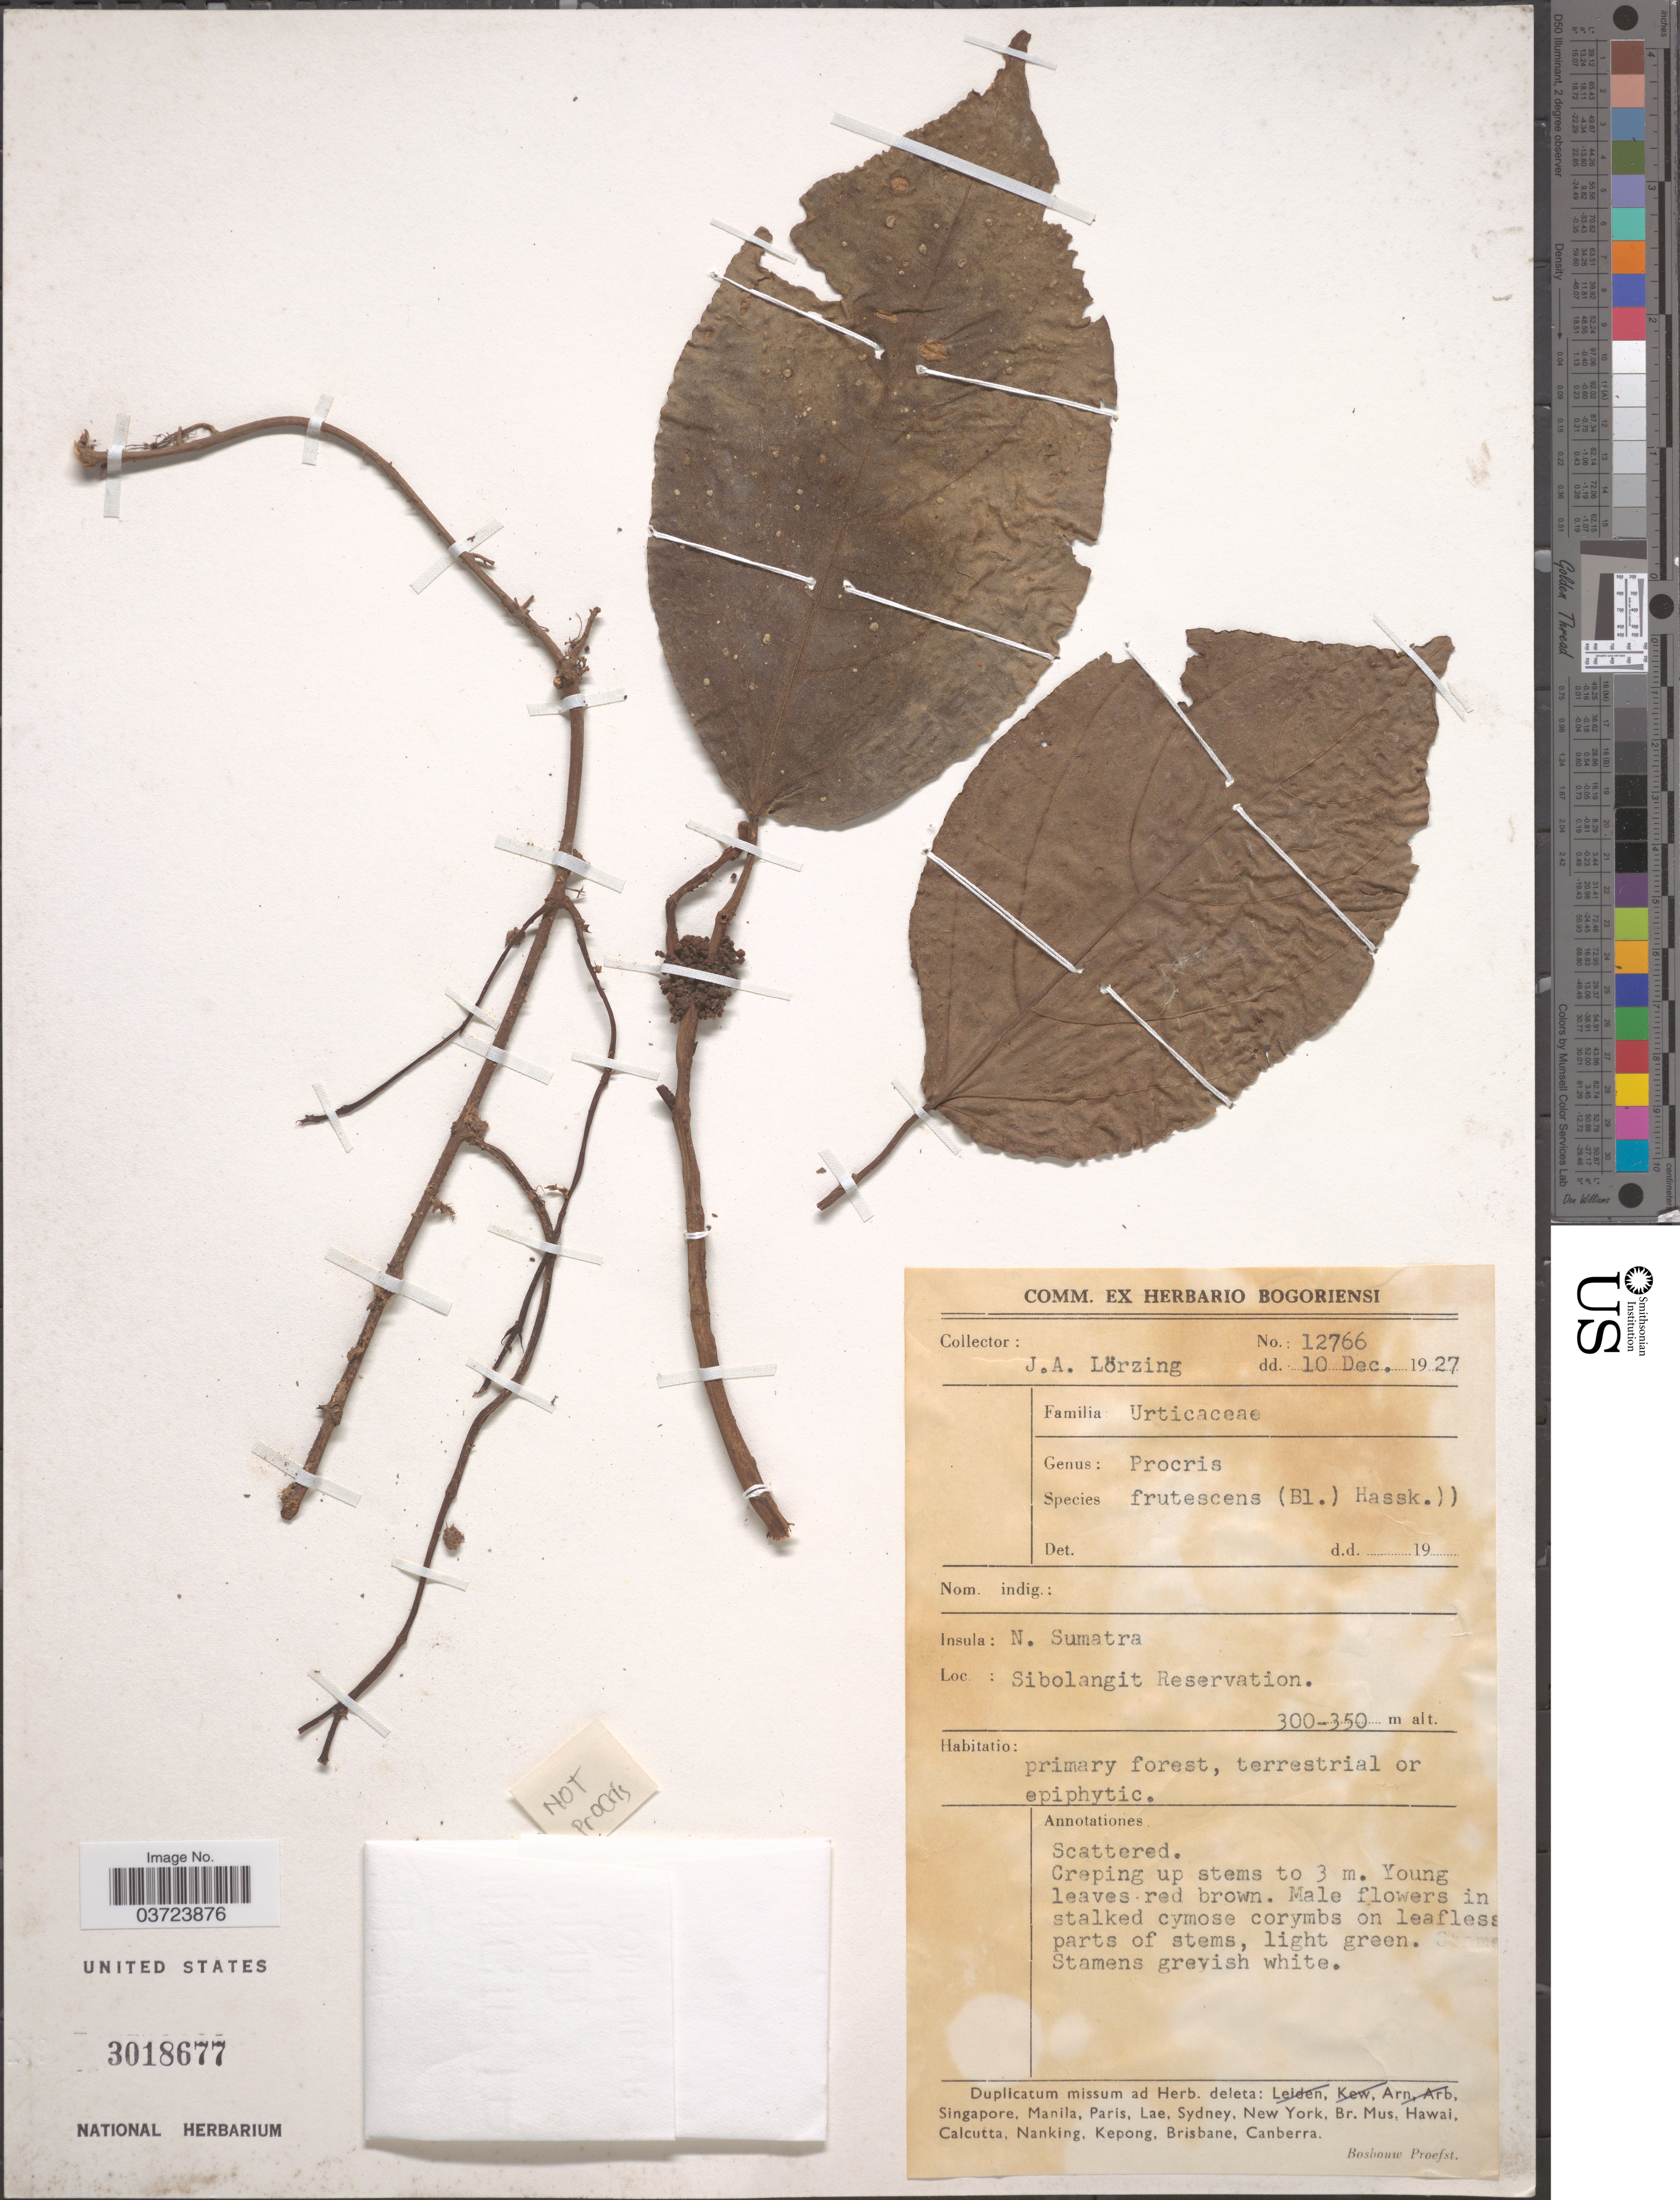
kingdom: Plantae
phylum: Tracheophyta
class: Magnoliopsida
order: Rosales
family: Urticaceae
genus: Procris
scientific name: Procris frutescens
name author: Blume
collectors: J. Lorzing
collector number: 12766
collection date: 1927-12-10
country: Indonesia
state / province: Sumatra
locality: N. Sumatra. Sibolangit Reservation.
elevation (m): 300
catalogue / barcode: US 3018677